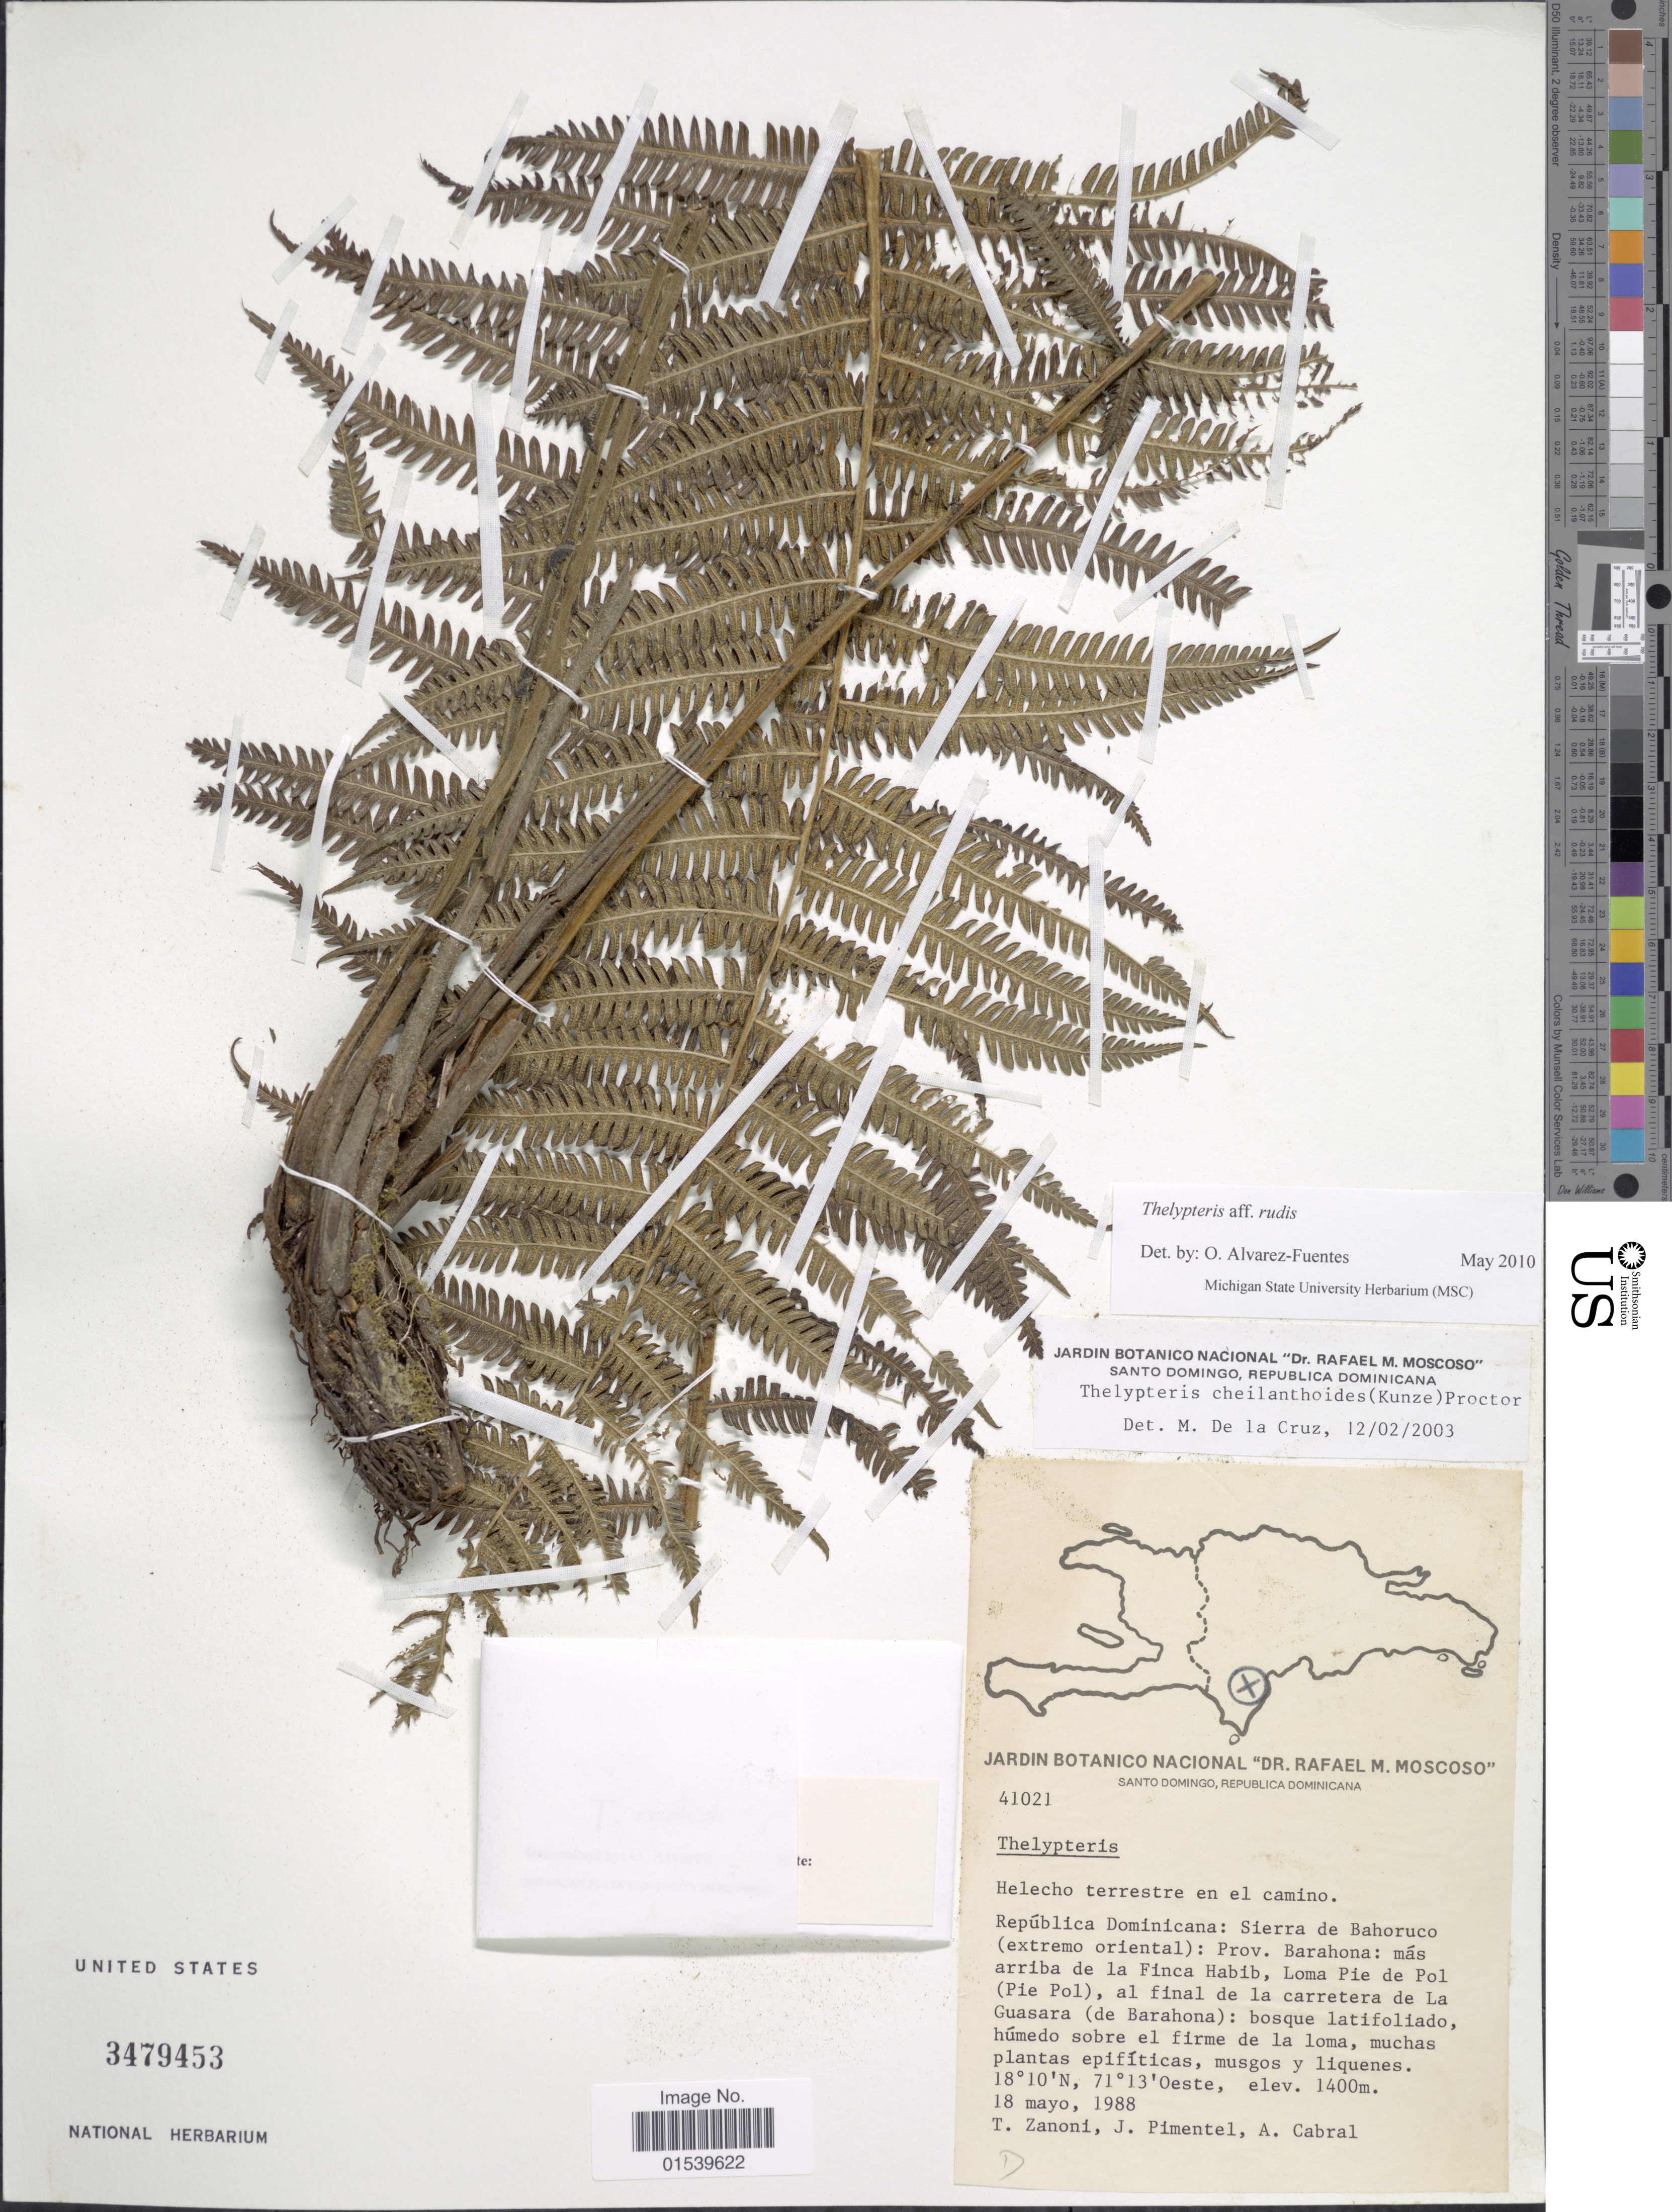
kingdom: Plantae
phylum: Tracheophyta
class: Polypodiopsida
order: Polypodiales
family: Thelypteridaceae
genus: Amauropelta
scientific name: Amauropelta rudis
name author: (Kunze) Pic. Serm.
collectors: T. A. Zanoni, J. Pimentel & A. Cabral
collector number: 41021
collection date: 1988-05-18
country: Dominican Republic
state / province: Barahona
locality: Republica Dominicana: Sierra de Bahoruco (extremo oriental): Prov. Barahona: mas arriba de la Finca Habib, Loma Pie de Pol (Pie Pol), al final de la carretera de La Guasara (de Barahona)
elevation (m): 1400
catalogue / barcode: US 3479453